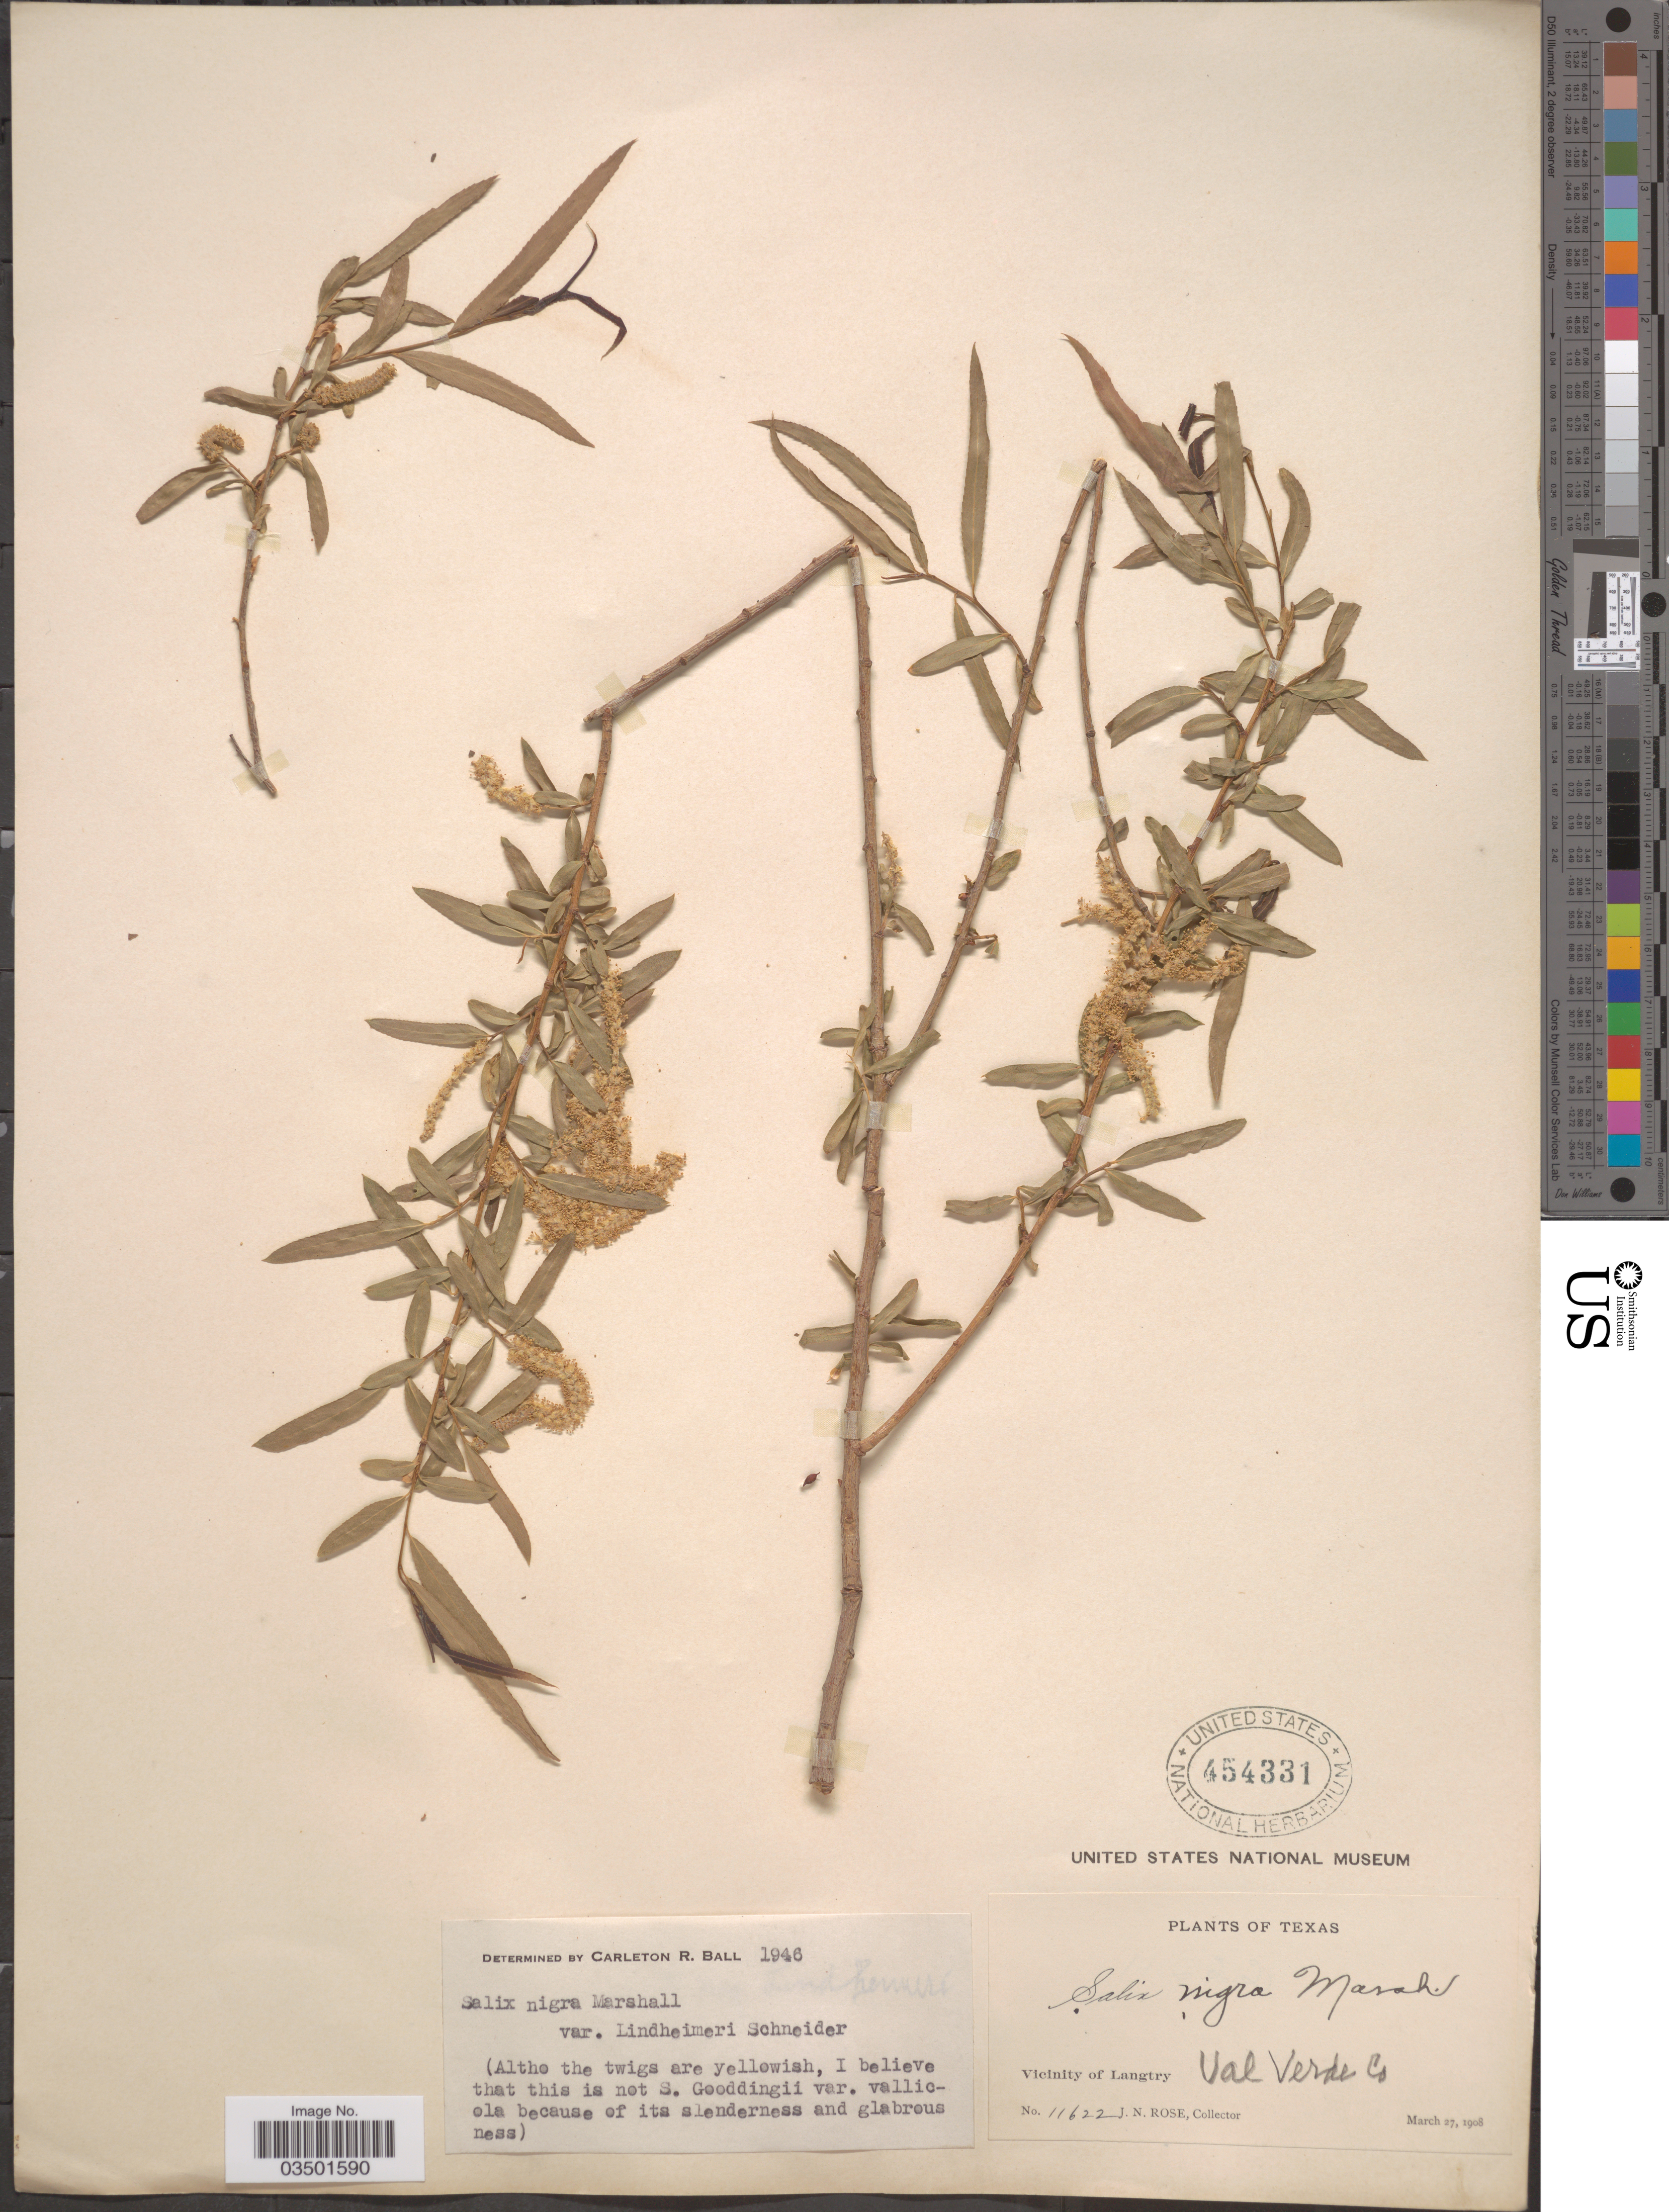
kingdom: Plantae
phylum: Tracheophyta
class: Magnoliopsida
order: Malpighiales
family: Salicaceae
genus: Salix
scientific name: Salix nigra var. lindheimeri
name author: C.K. Schneid.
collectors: J. N. Rose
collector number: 11622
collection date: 1908-03-27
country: United States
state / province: Texas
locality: Vicinity of Langtry. Val Verde Co.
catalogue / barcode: US 454331